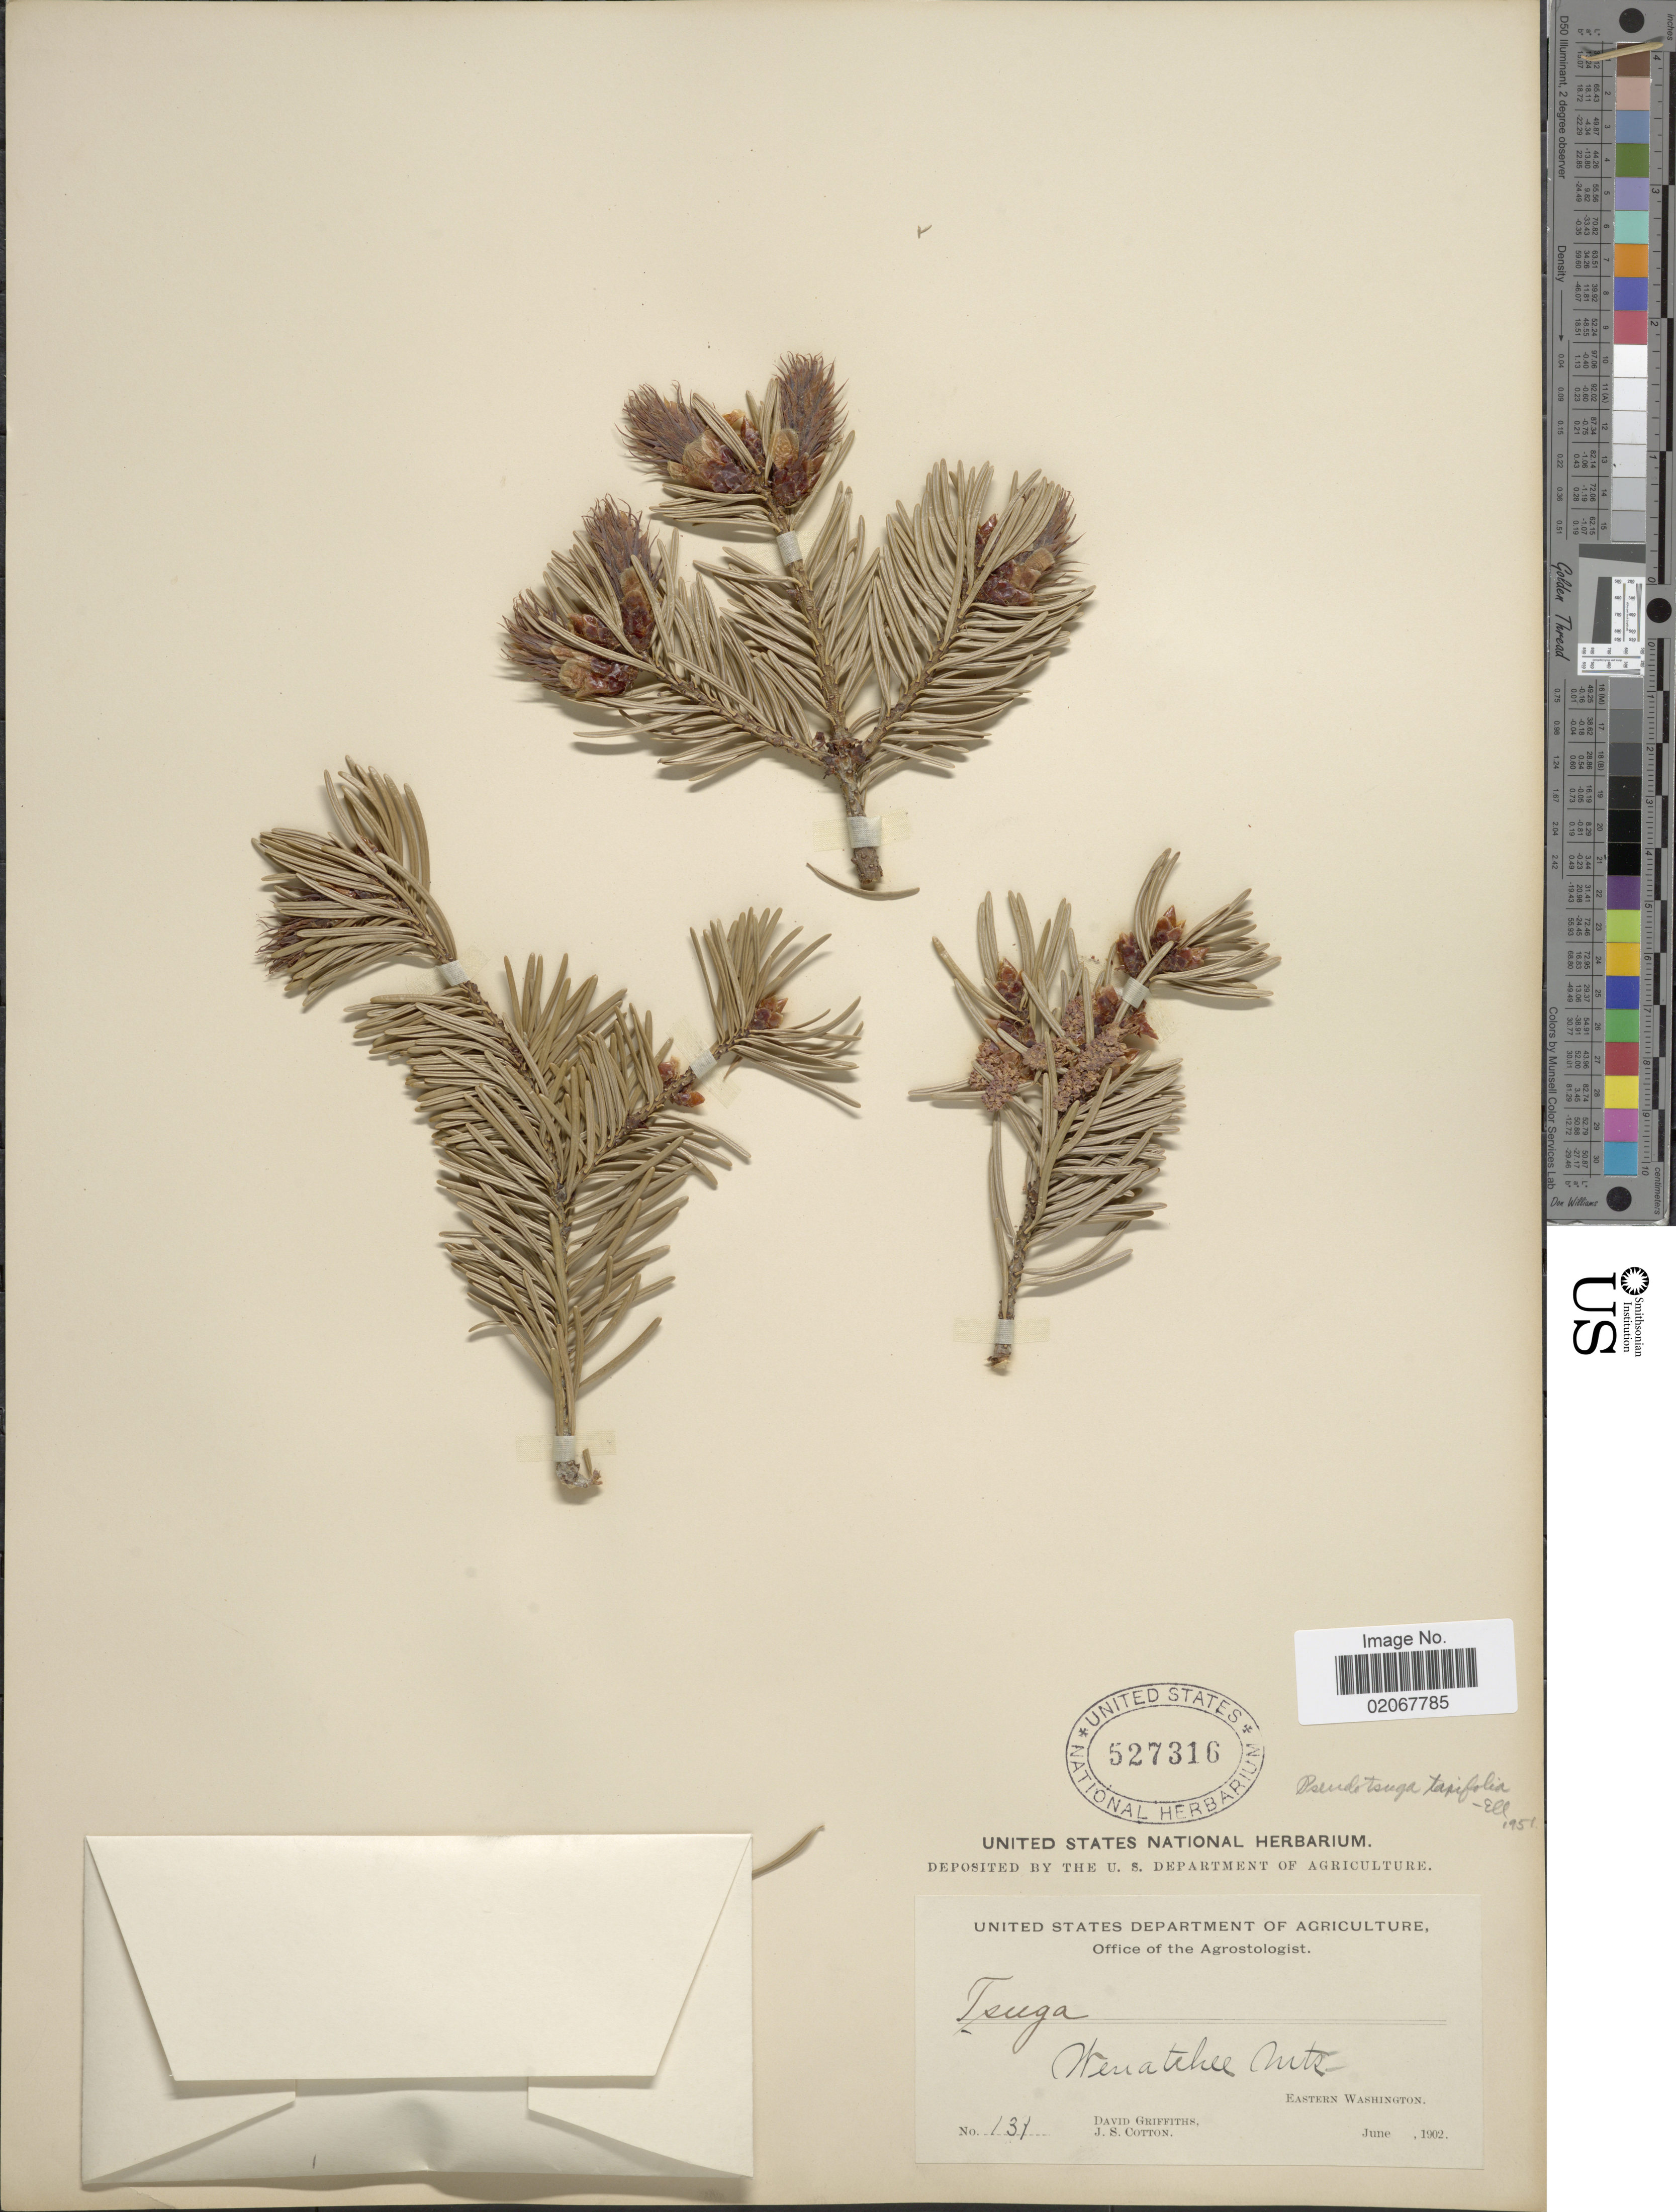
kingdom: Plantae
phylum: Tracheophyta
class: Pinopsida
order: Pinales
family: Pinaceae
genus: Pseudotsuga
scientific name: Pseudotsuga menziesii var. glauca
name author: (Beissn.) Franco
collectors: D. Griffiths & J. S. Cotton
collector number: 131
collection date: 1902-06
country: United States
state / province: Washington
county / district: Chelan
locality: Wenatchee Mts., Eastern Washington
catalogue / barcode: US 527316